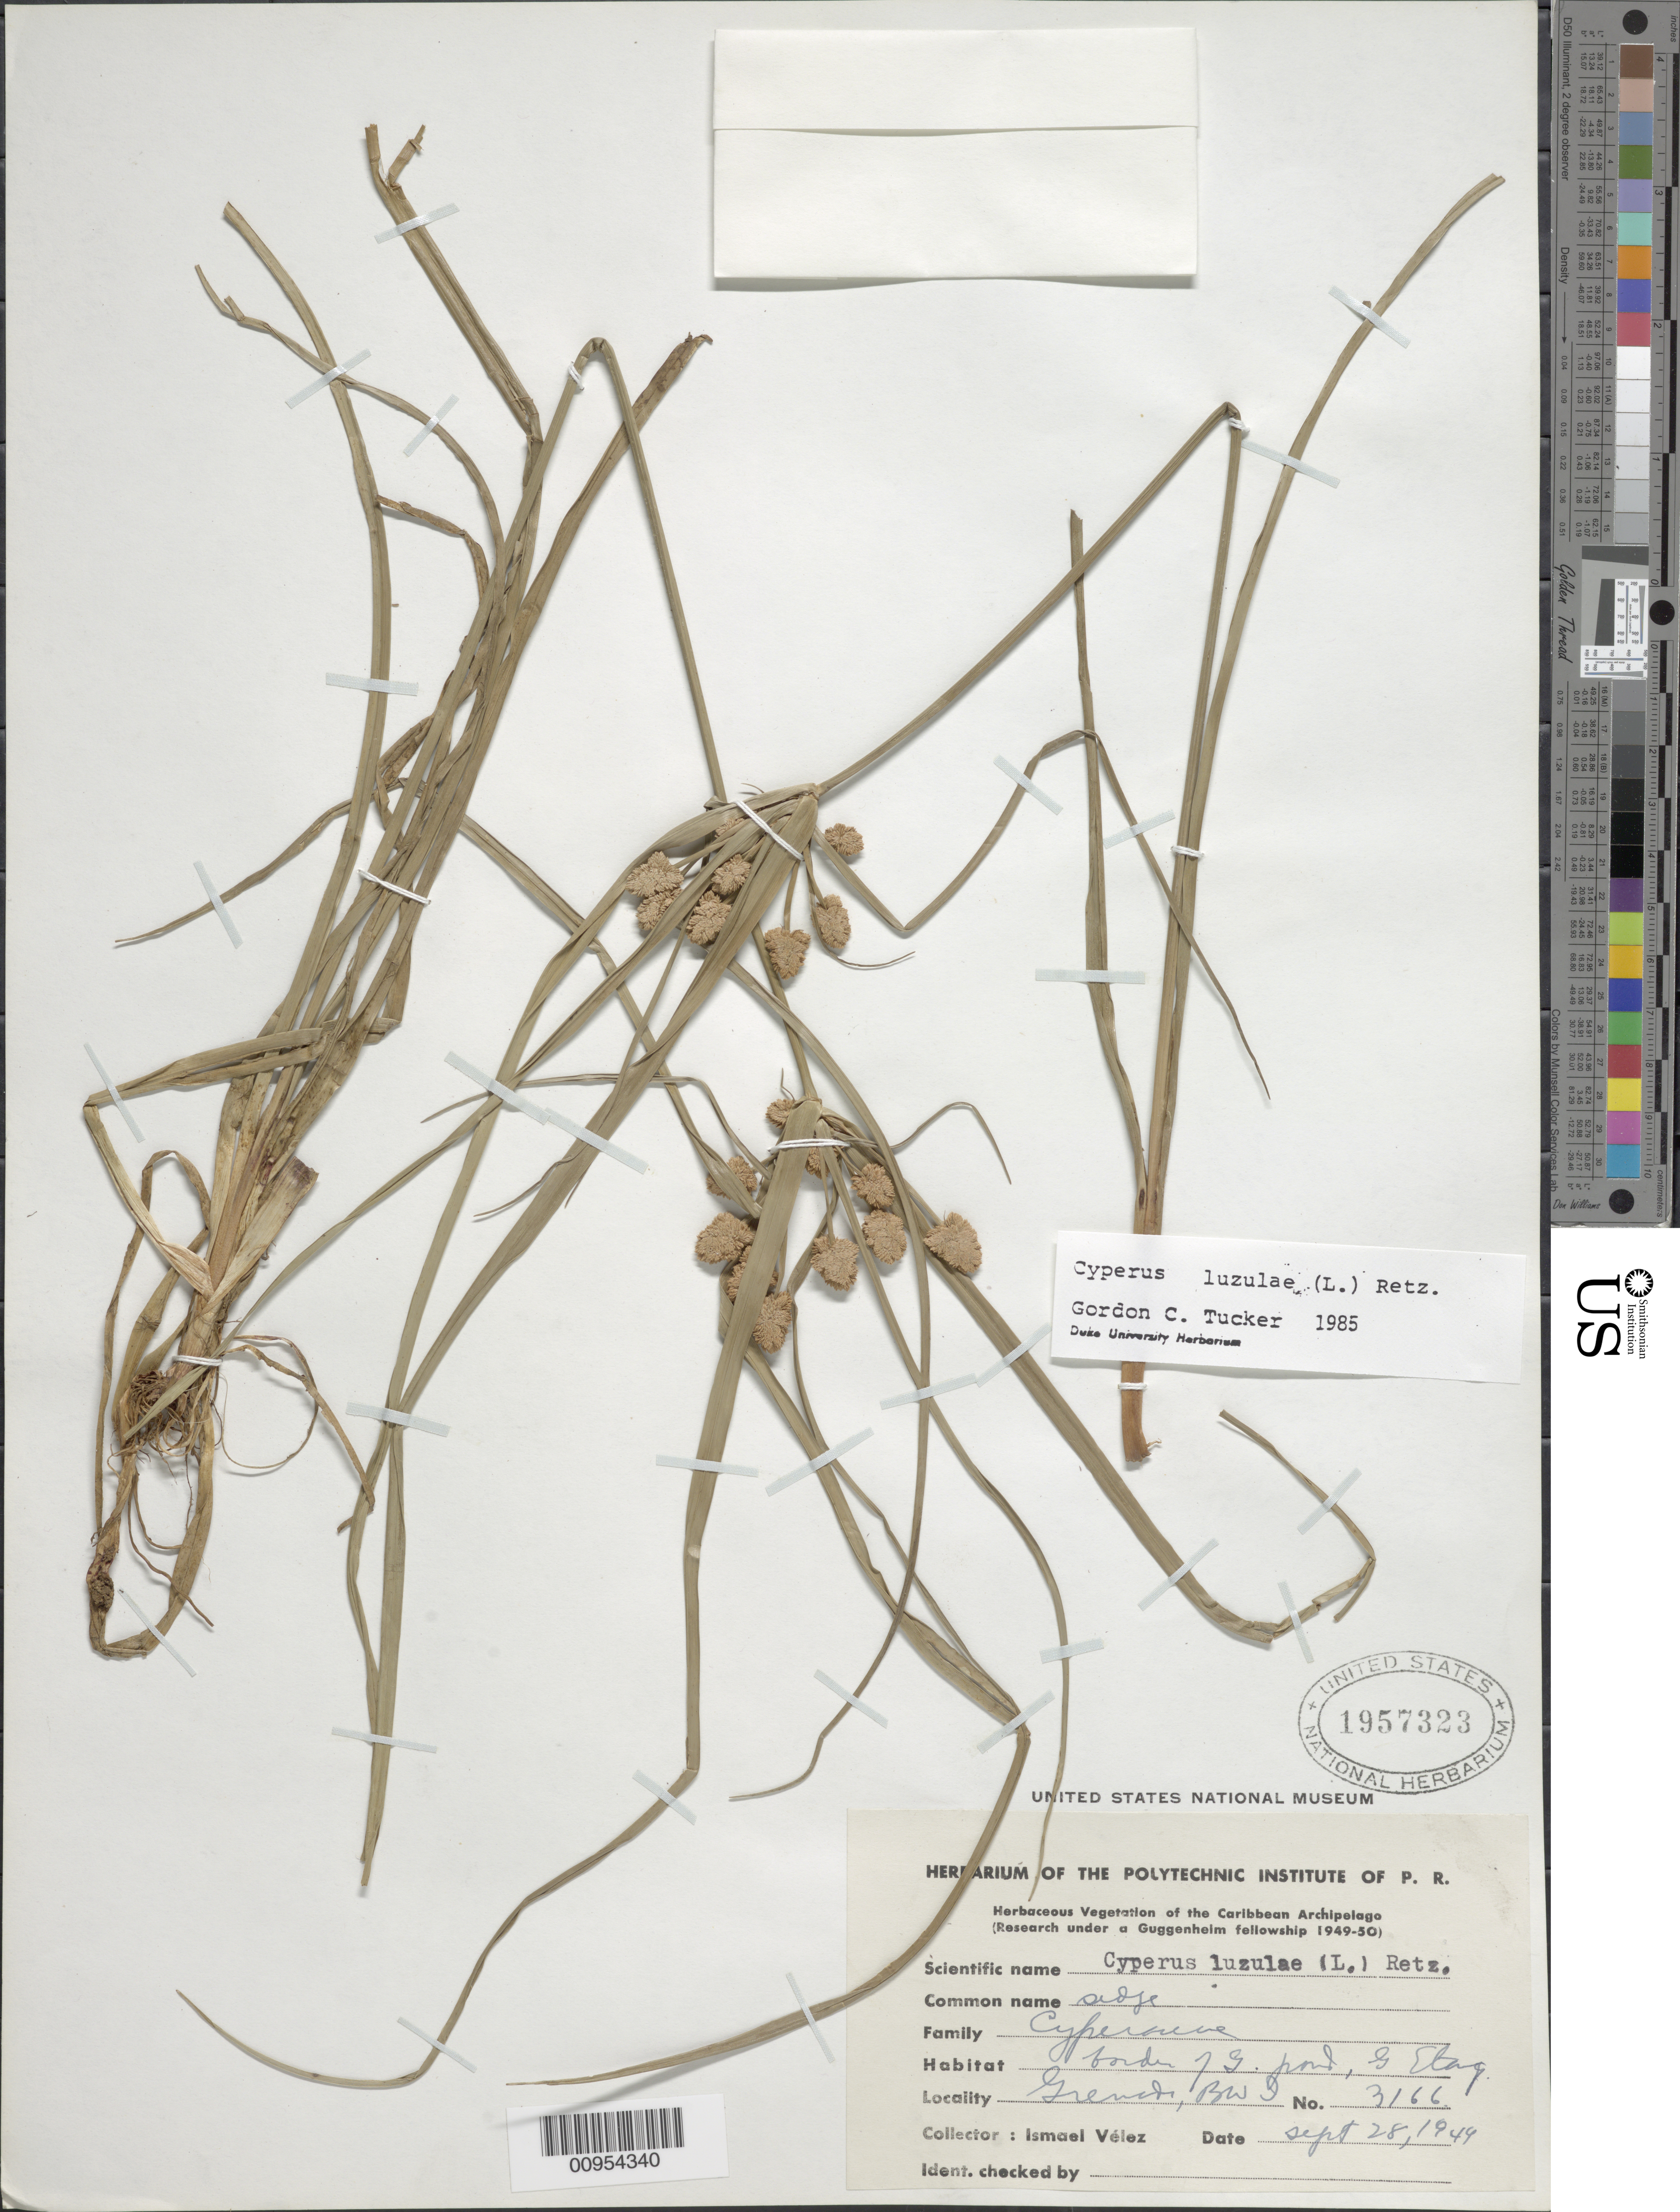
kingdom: Plantae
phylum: Tracheophyta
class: Liliopsida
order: Poales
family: Cyperaceae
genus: Cyperus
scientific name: Cyperus luzulae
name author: (L.) Rottb. ex Retz.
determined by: Tucker, G. C.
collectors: I. Velez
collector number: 3166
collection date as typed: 28 Sep 1949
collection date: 1949-09-28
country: Grenada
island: Grenada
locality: Border of G. pond, G. Etang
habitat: Border of pond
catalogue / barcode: US 1957323